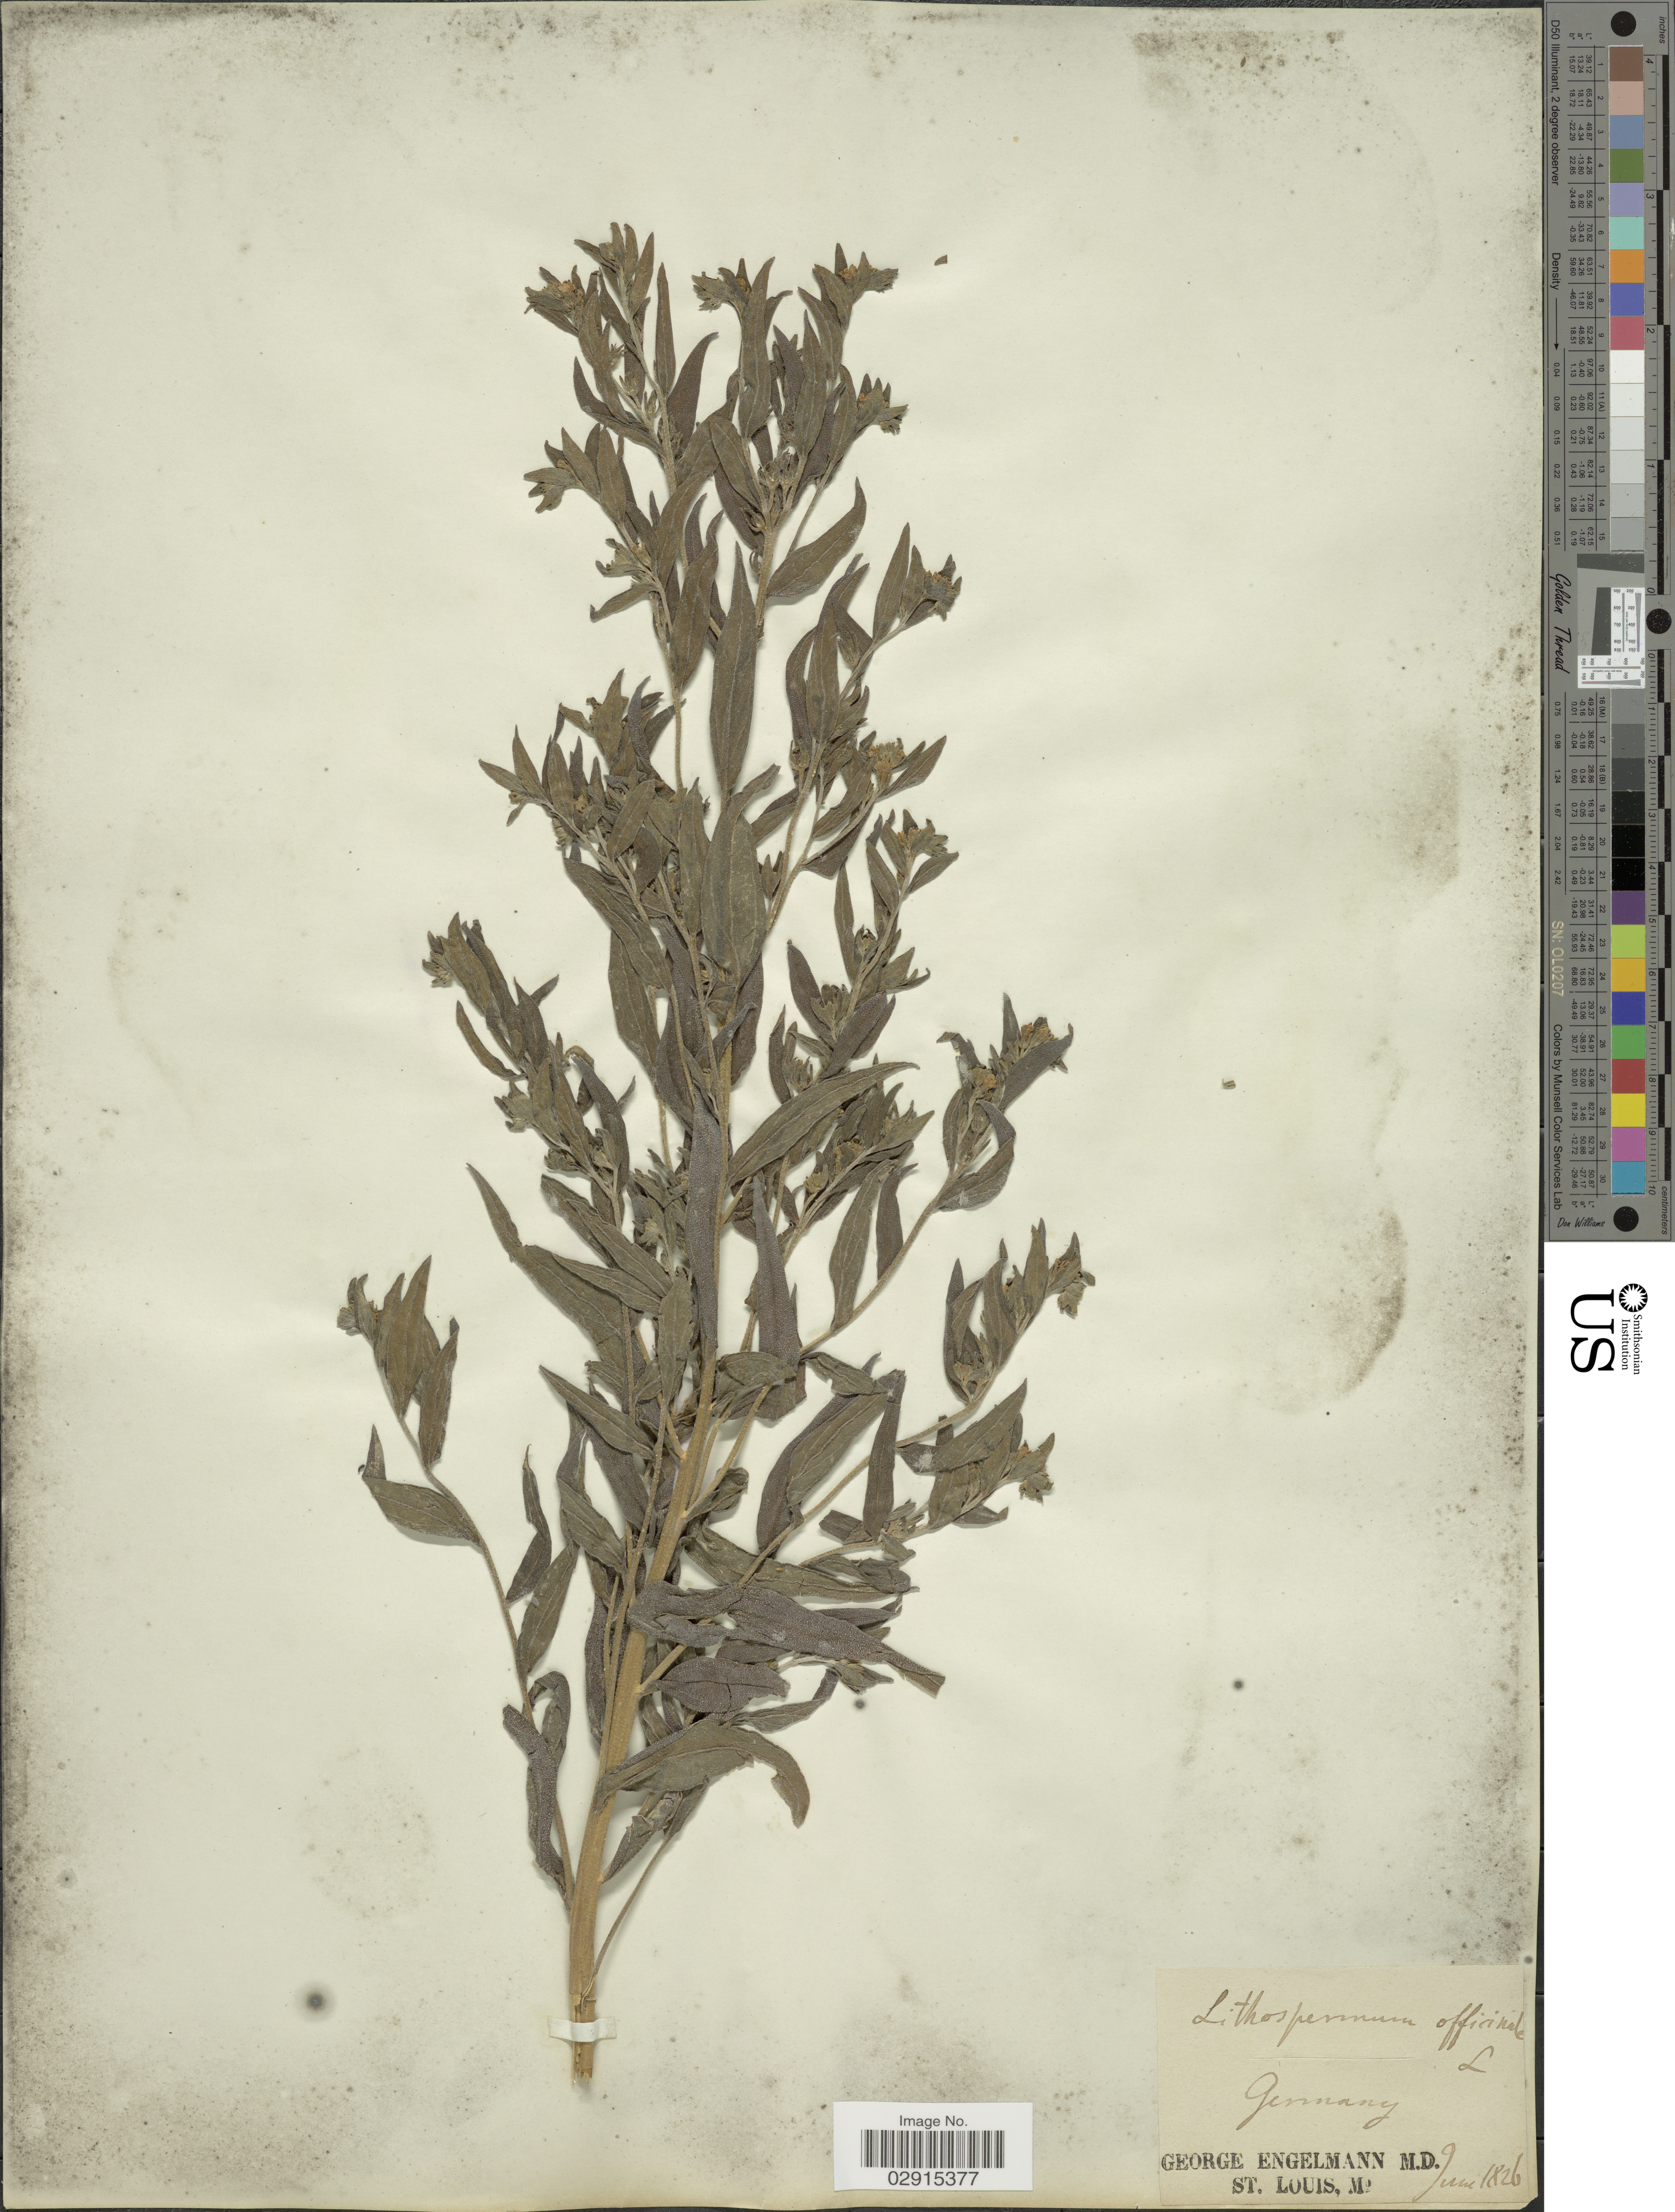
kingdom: Plantae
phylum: Tracheophyta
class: Magnoliopsida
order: Boraginales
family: Boraginaceae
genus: Lithospermum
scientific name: Lithospermum officinale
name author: L.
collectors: G. Engelmann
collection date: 1826-06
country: Germany